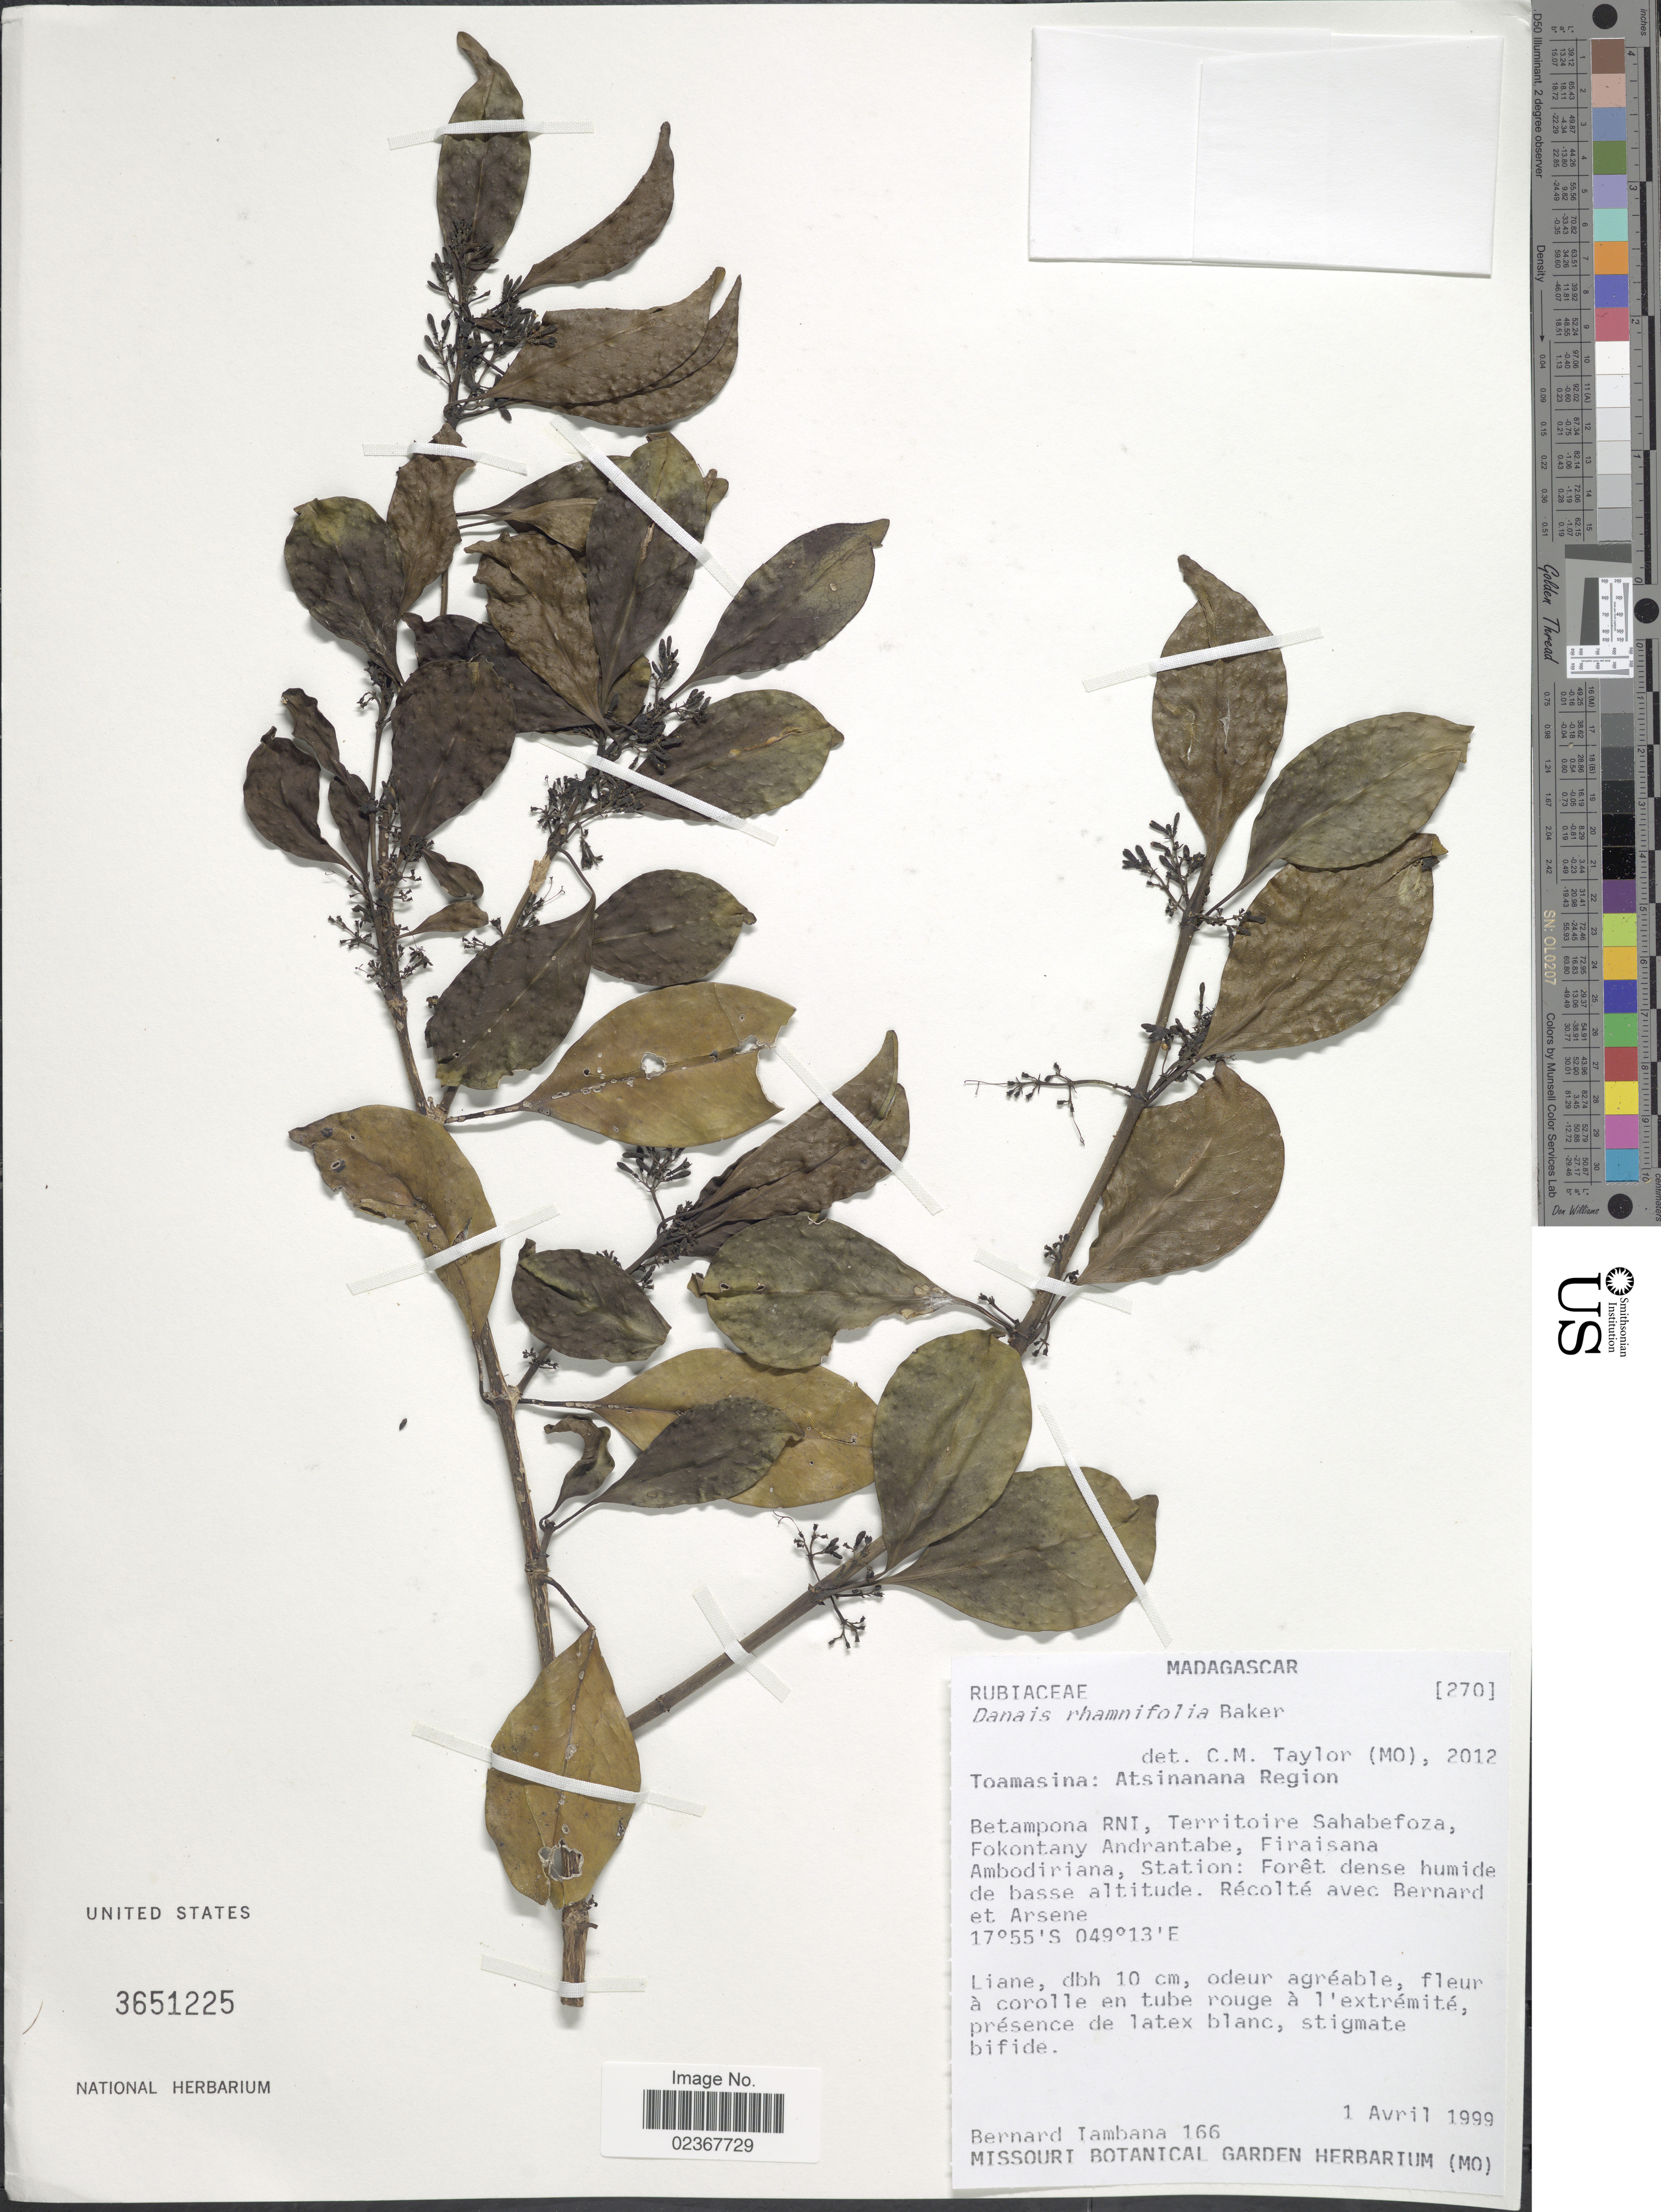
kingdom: Plantae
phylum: Tracheophyta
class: Magnoliopsida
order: Gentianales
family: Rubiaceae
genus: Danais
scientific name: Danais rhamnifolia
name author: Baker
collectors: B. Iambana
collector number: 166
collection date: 1999-04-01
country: Madagascar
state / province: Atsinanana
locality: Atsinanana Region, Betampna RNI, Territoire Sahabefoza, Fokontany Andrantabe, Firaisana Ambodiriana, Station: Forêt dense humide de basse altitude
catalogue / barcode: US 3651225